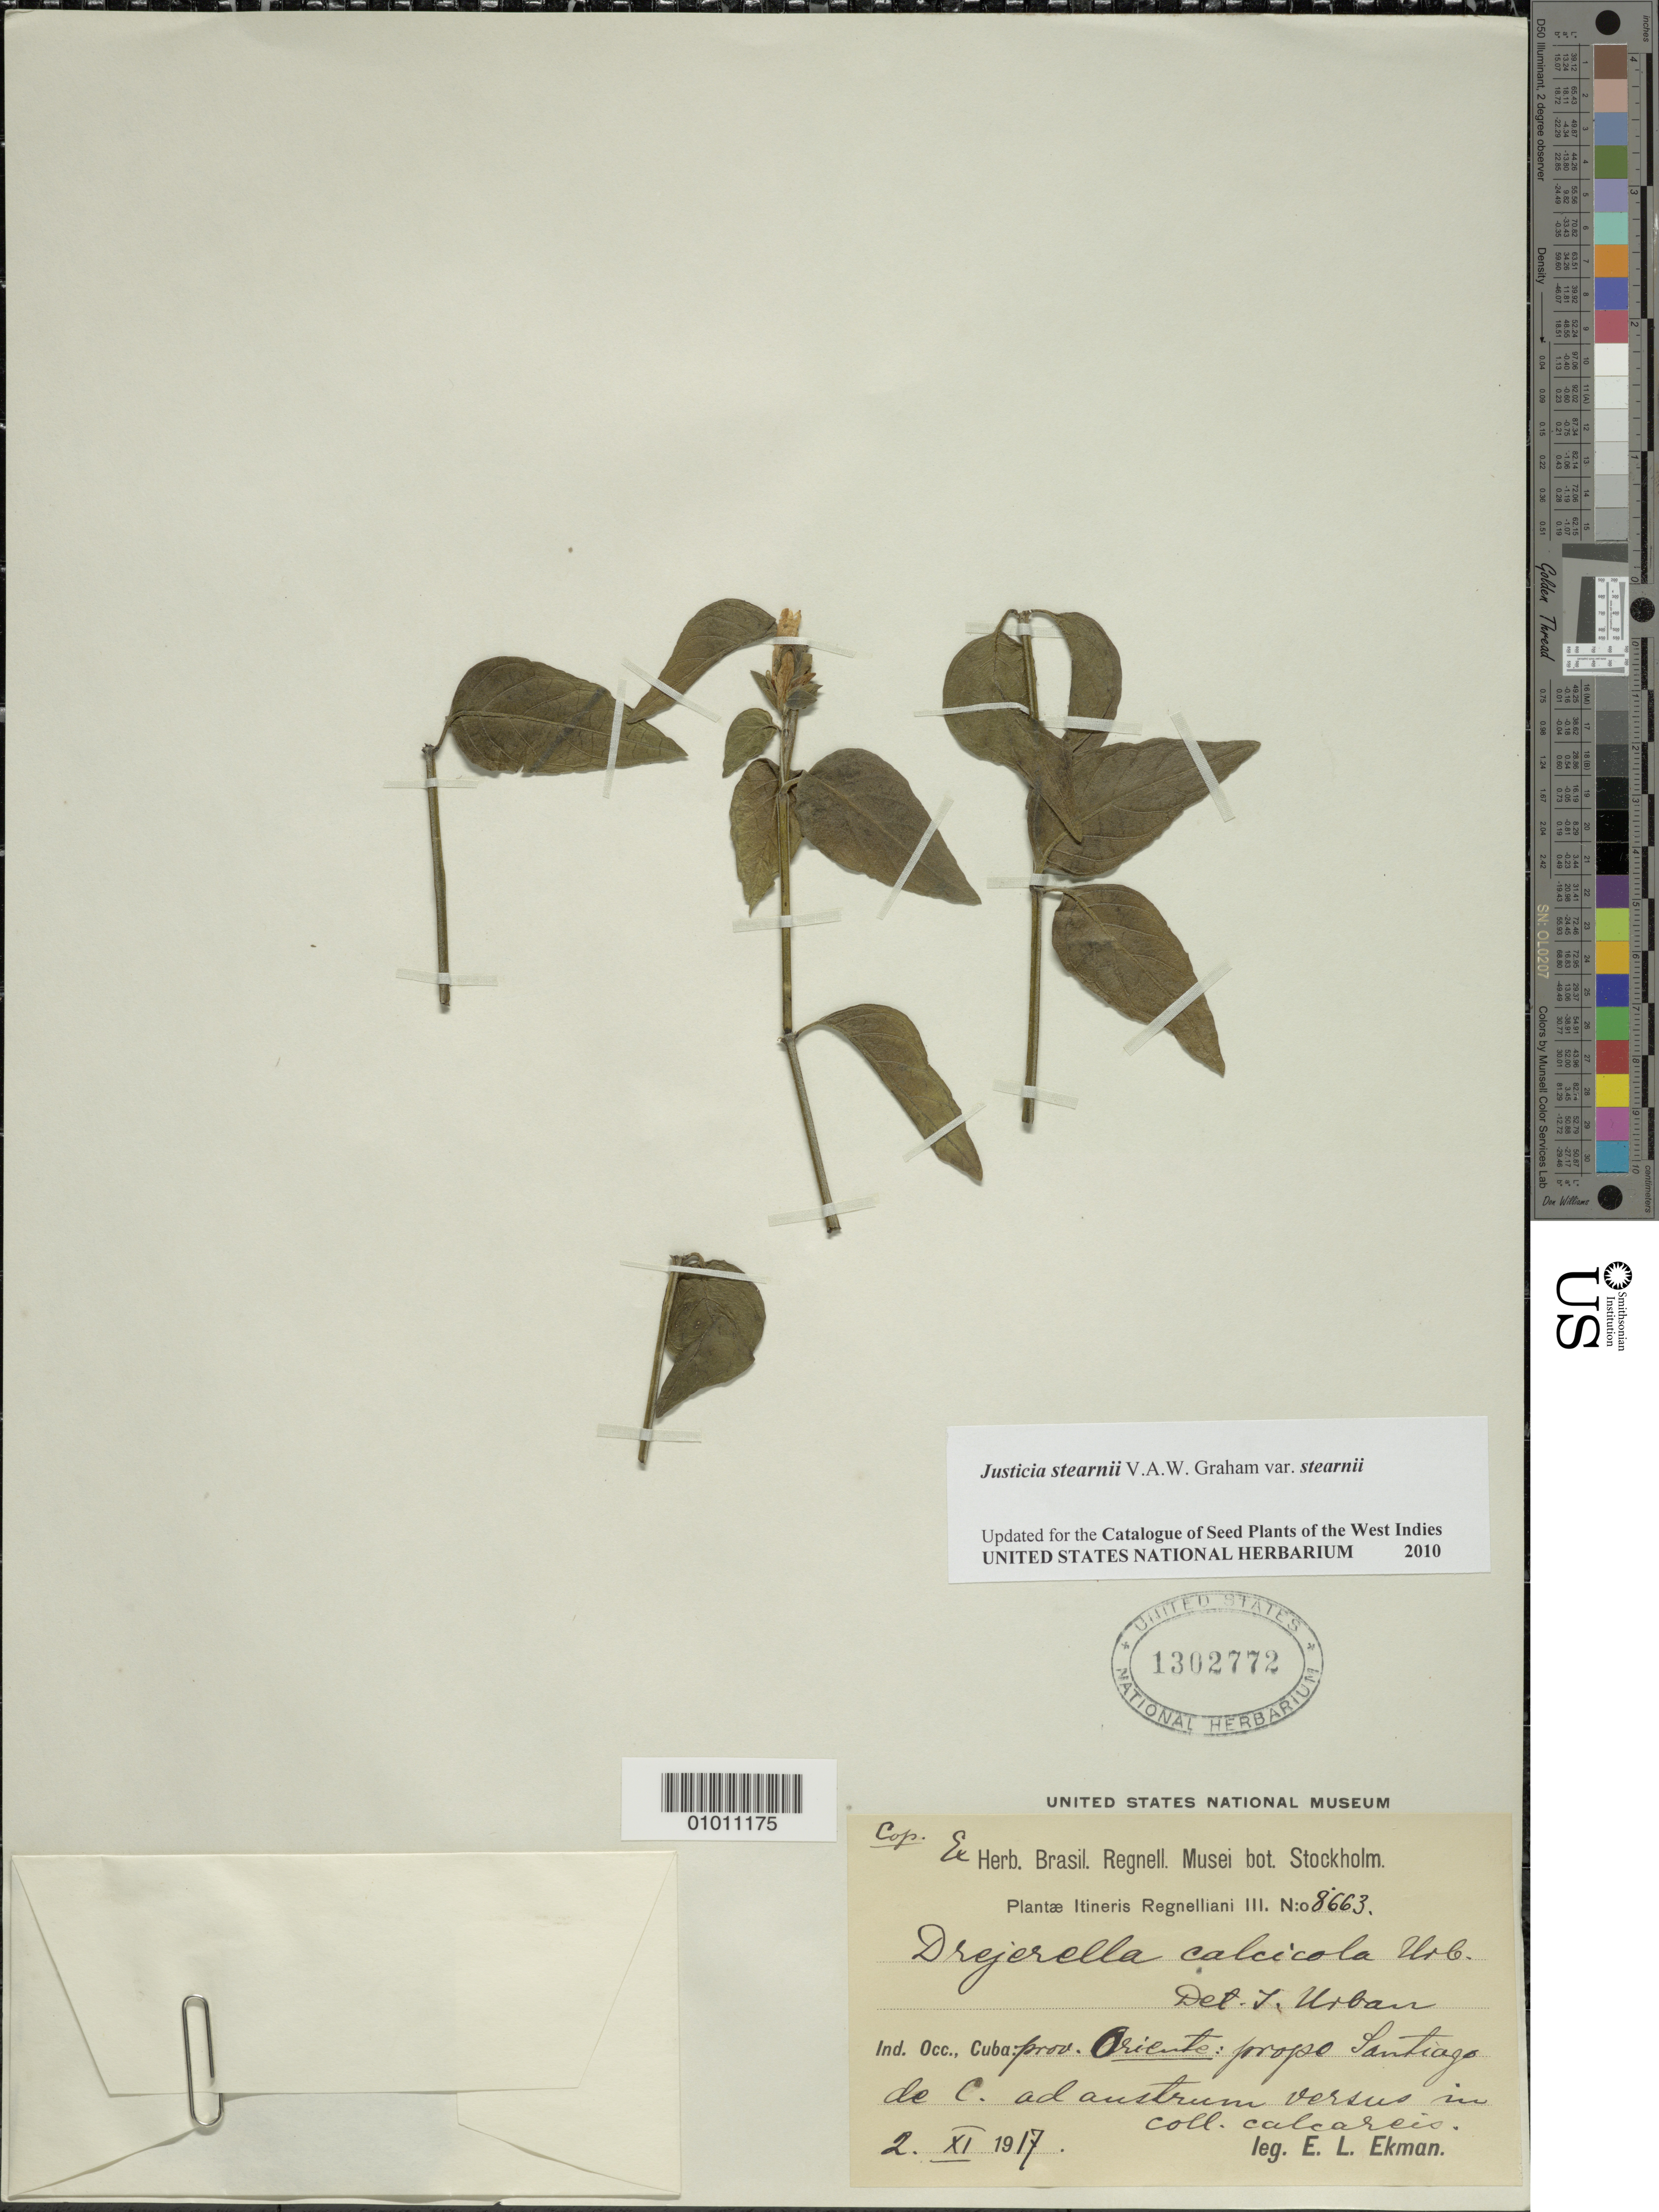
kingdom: Plantae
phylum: Tracheophyta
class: Magnoliopsida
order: Lamiales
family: Acanthaceae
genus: Justicia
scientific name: Justicia stearnii var. stearnii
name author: V.A.W. Graham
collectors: E. L. Ekman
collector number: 8663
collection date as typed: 02 Nov 1917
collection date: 1917-11-02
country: Cuba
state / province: Santiago de Cuba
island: Cuba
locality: Santiago de Cuba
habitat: Ad austrum versus in coll. calcareis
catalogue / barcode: US 1302772